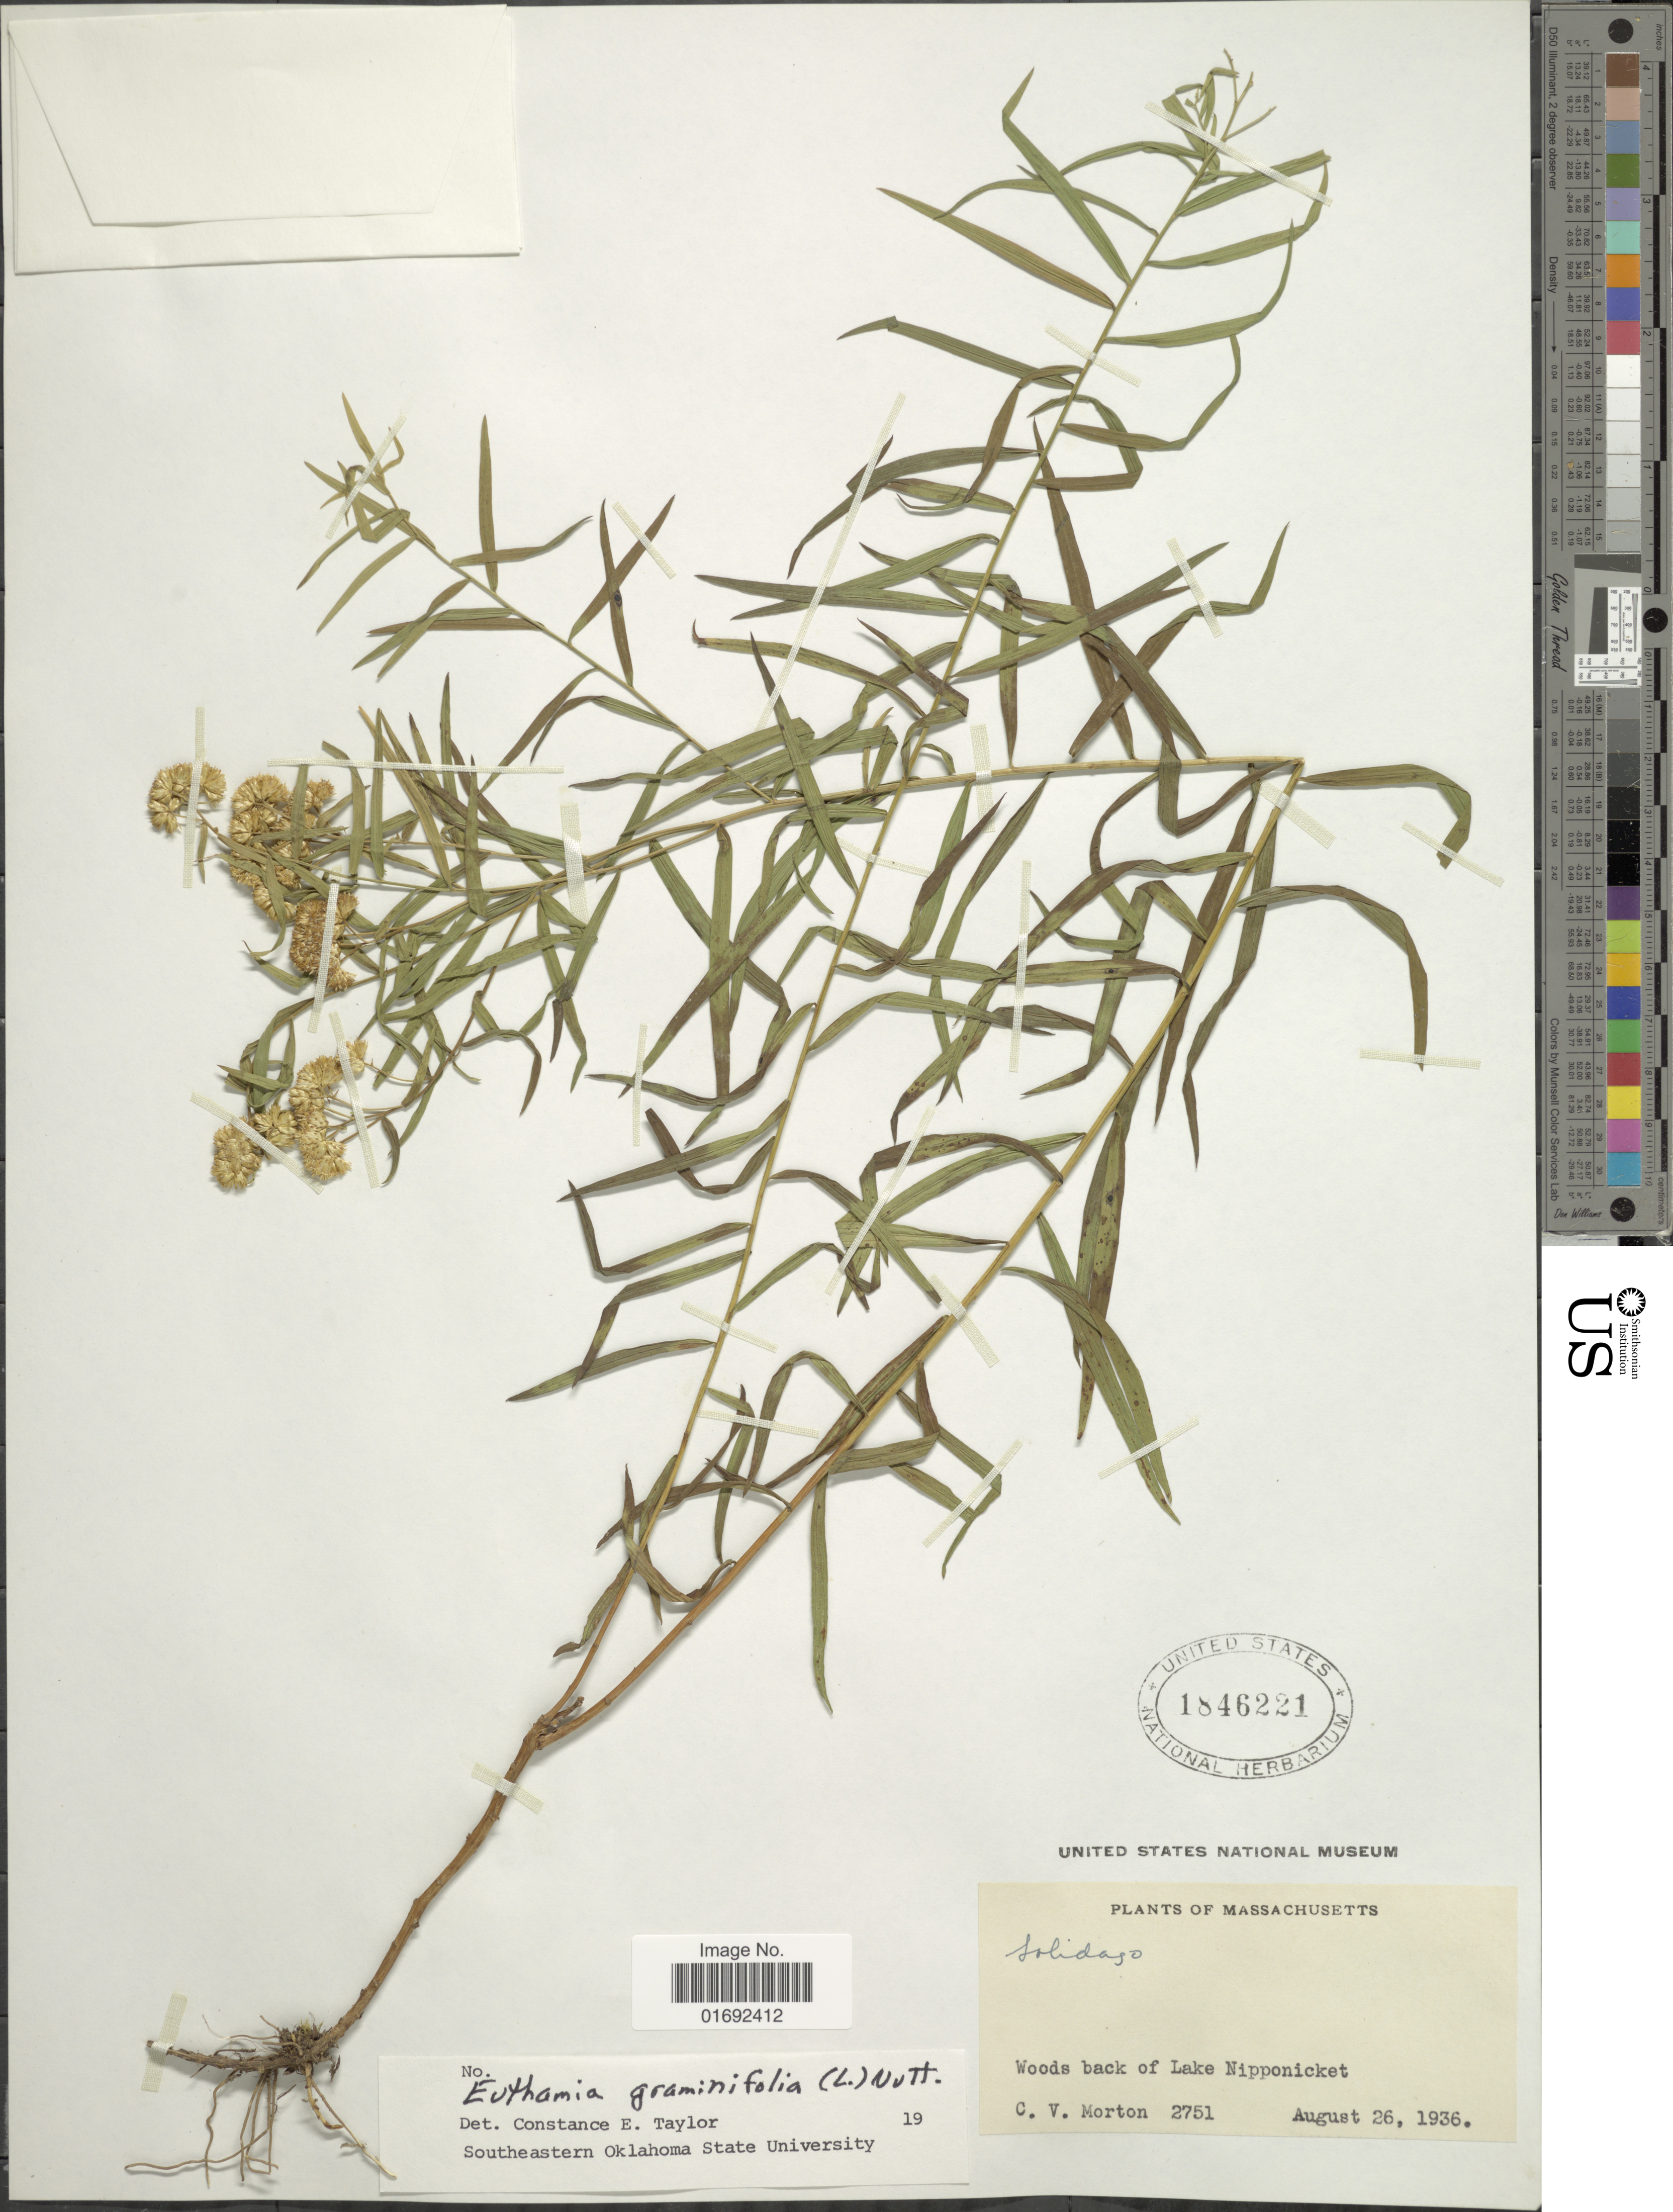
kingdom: Plantae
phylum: Tracheophyta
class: Magnoliopsida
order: Asterales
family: Asteraceae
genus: Euthamia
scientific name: Euthamia graminifolia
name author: (L.) Nutt.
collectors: C. V. Morton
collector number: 2751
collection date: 1936-08-26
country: United States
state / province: Massachusetts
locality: Woods back of Lake Nipponicket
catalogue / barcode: US 1846221